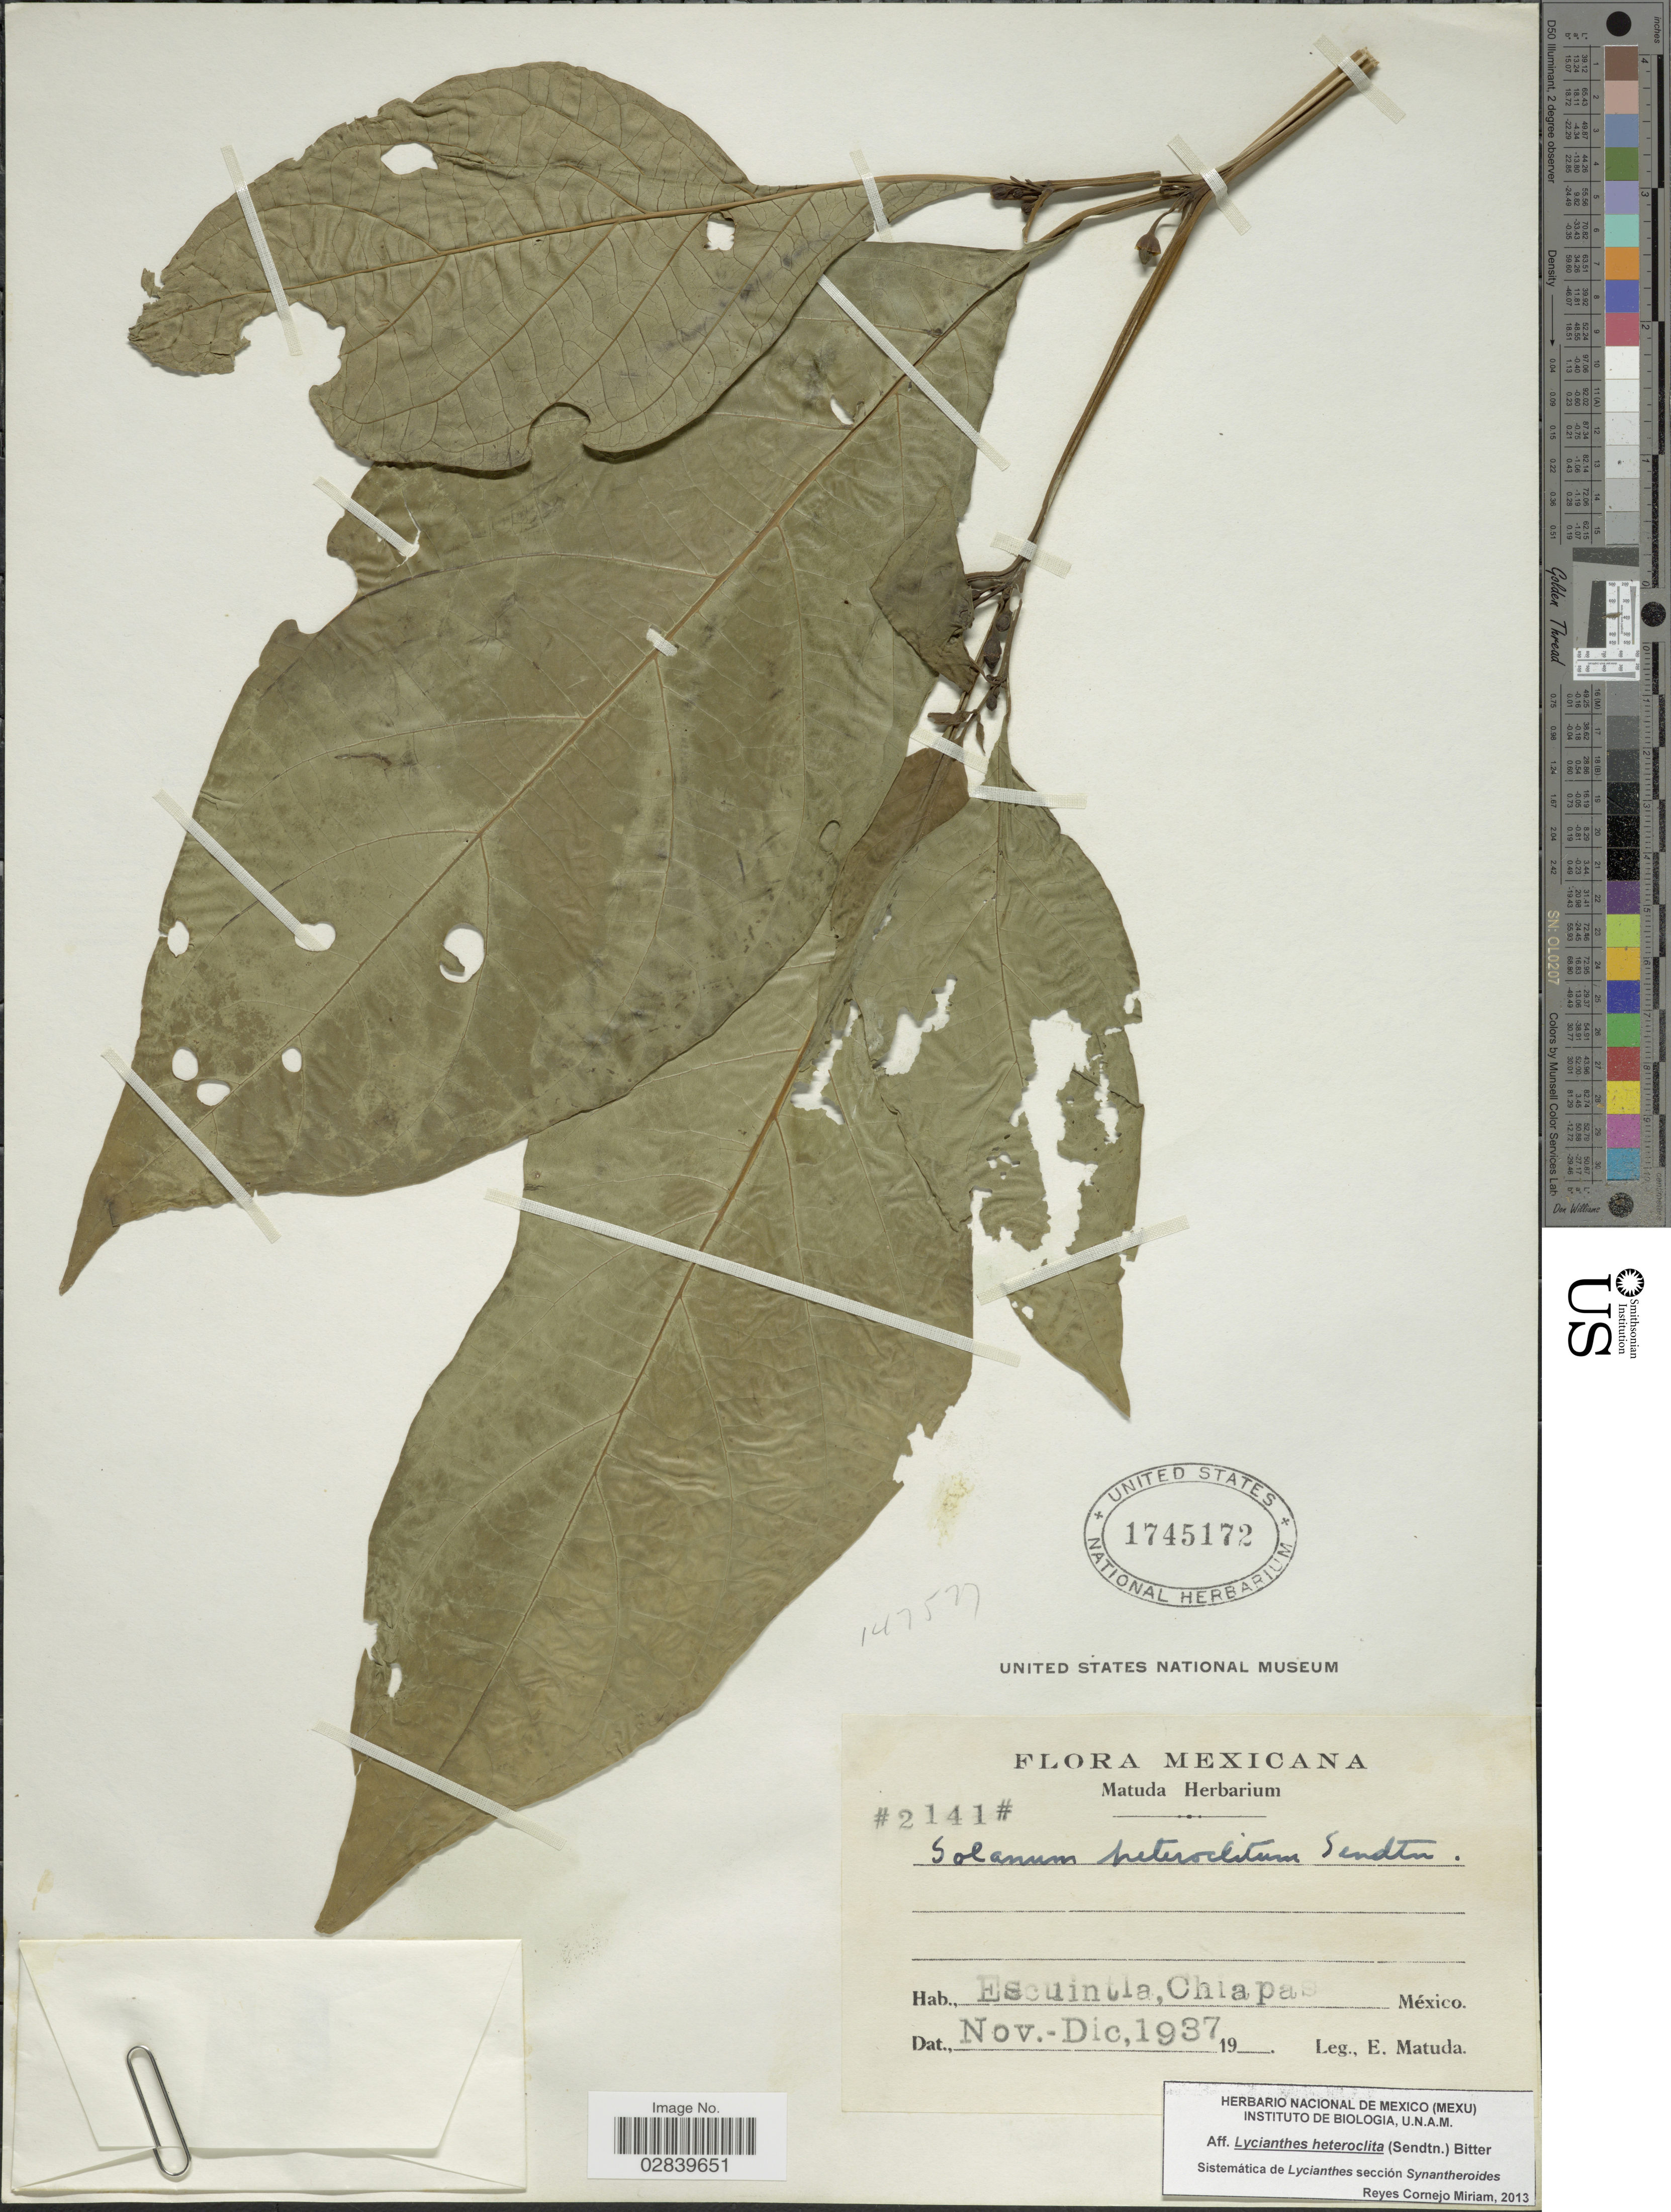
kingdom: Plantae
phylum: Tracheophyta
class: Magnoliopsida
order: Solanales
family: Solanaceae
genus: Lycianthes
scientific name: Lycianthes heteroclita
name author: (Sendtn.) Bitter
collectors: E. Matuda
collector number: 2141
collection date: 1937-11/1937-12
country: Mexico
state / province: Chiapas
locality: Escuintla.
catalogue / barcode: US 1745172